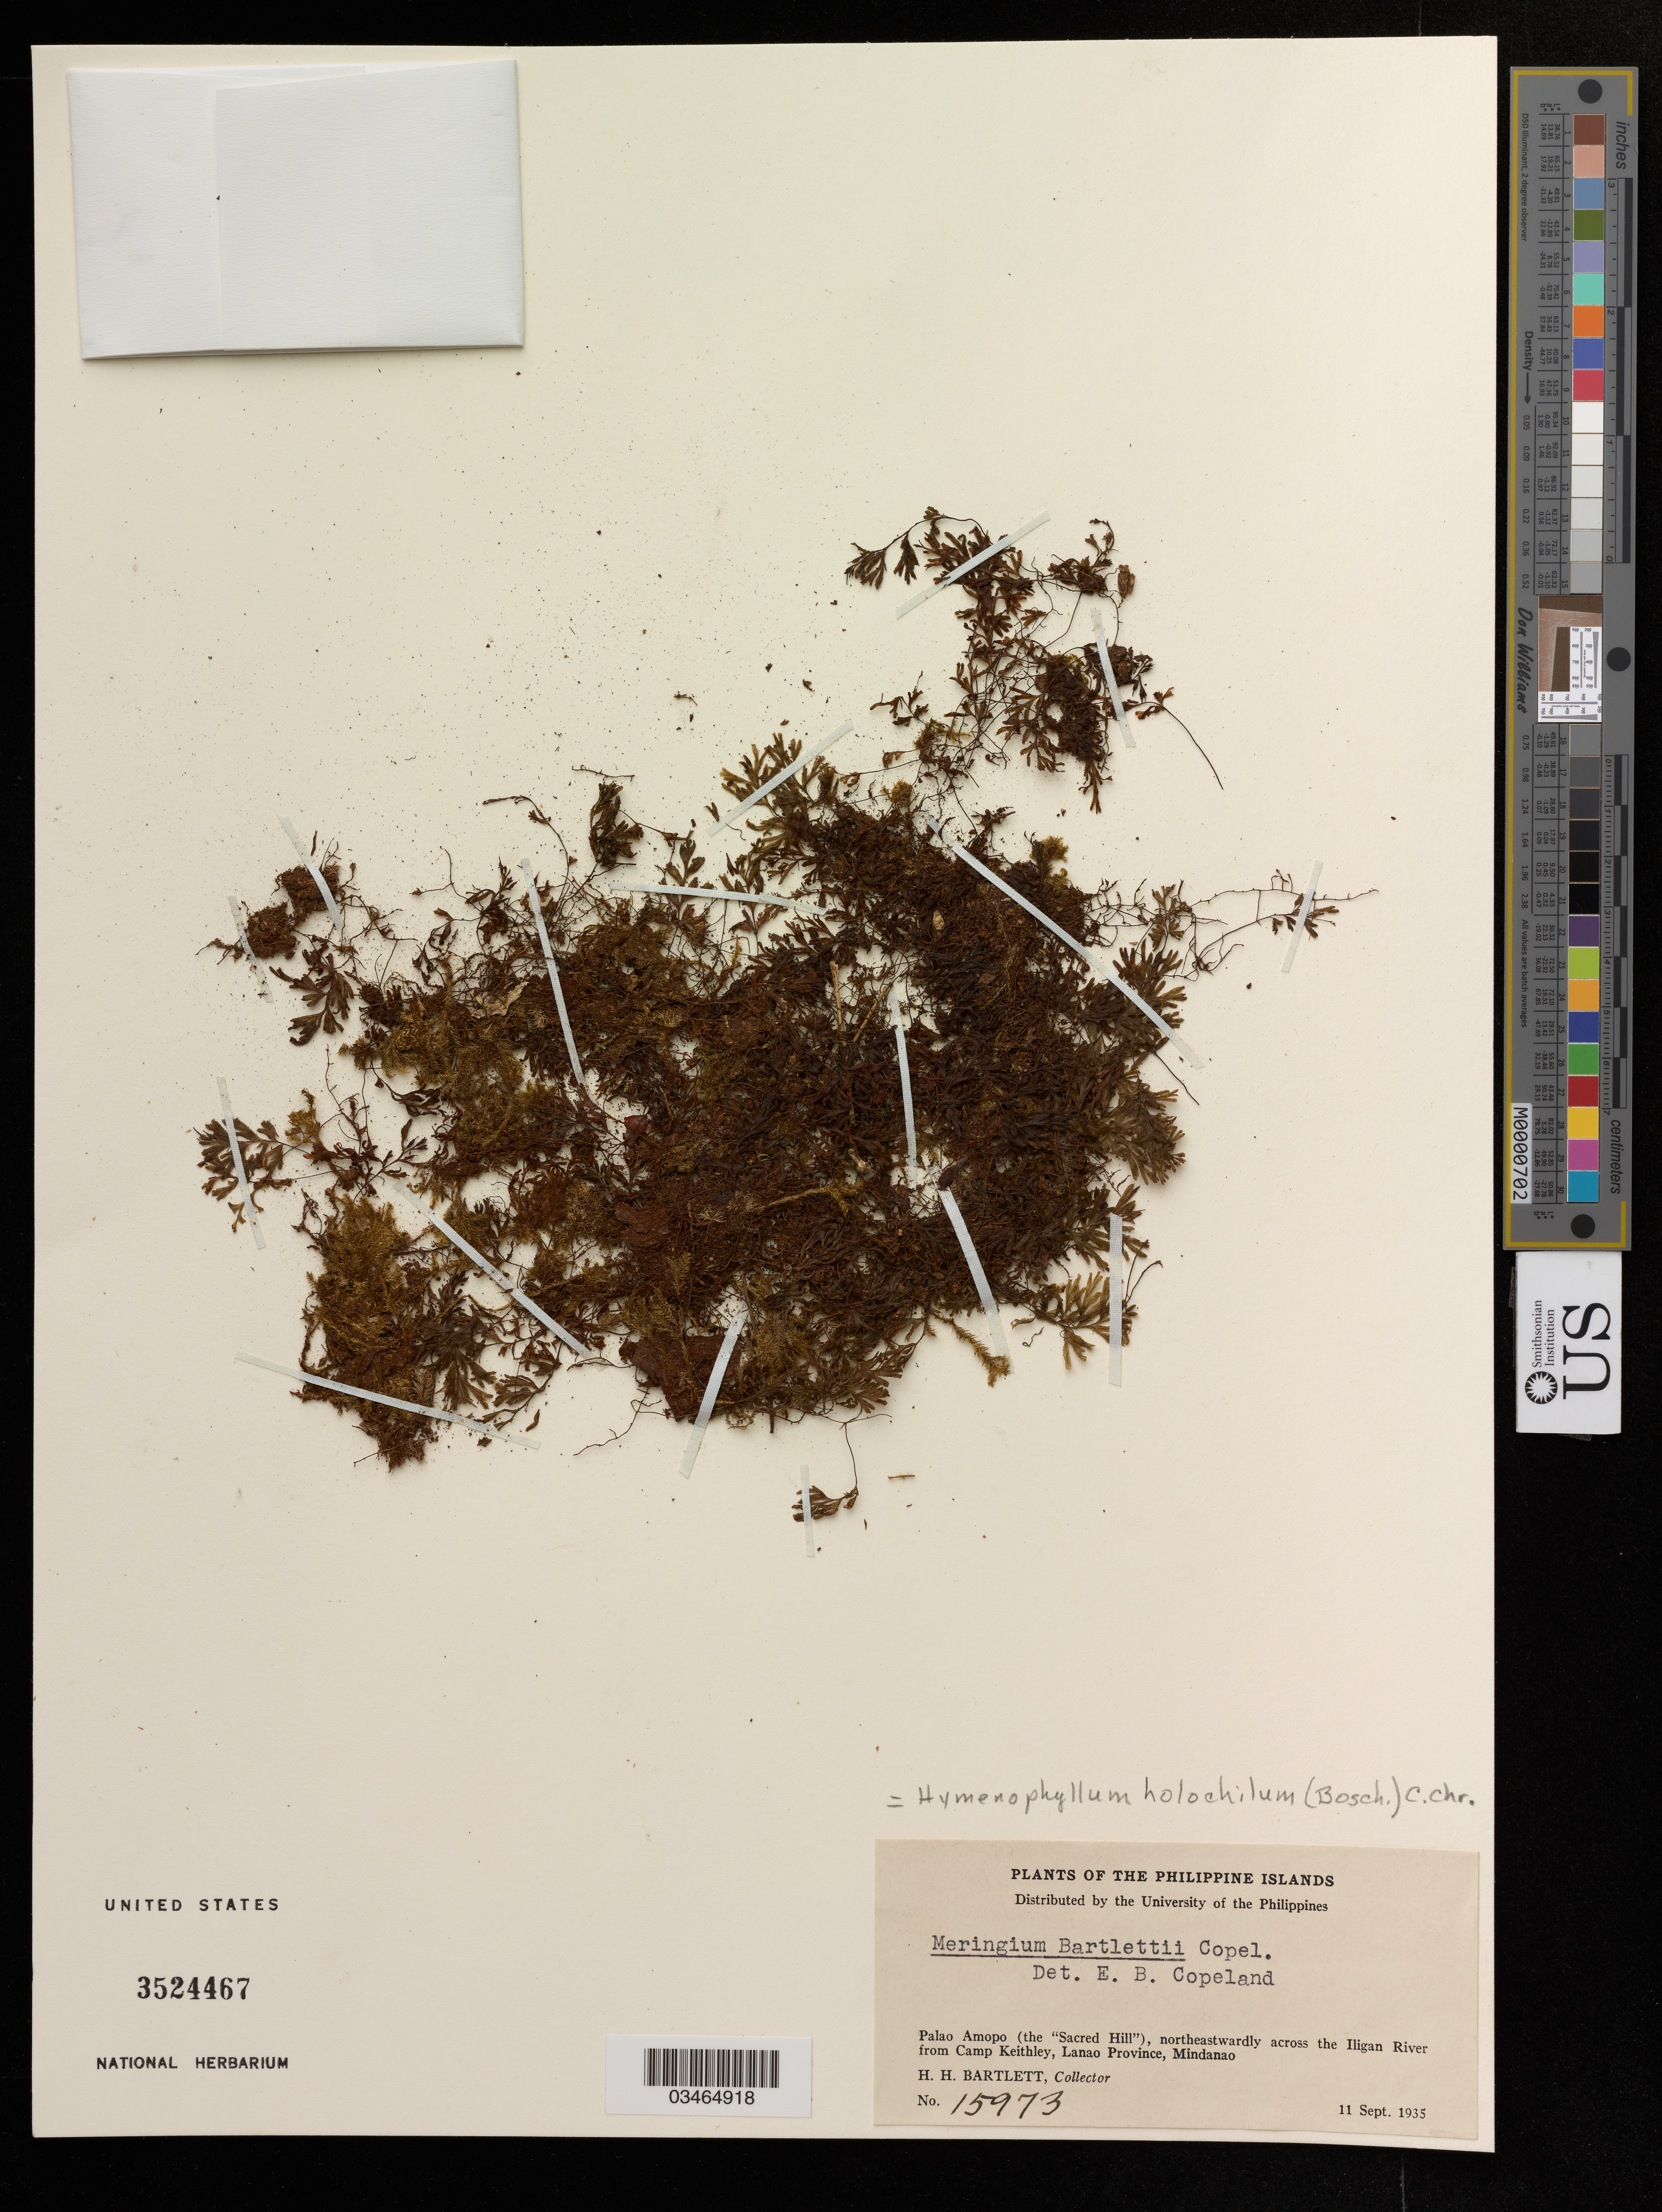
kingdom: Plantae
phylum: Tracheophyta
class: Polypodiopsida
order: Hymenophyllales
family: Hymenophyllaceae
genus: Hymenophyllum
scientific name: Hymenophyllum holochilum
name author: (Bosch) C. Chr.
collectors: H. Bartlett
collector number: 15973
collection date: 1935-09-11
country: Philippines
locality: Palao Amopo (the "Sacred Hill"), northeastwardly across the Iligan River from Camp Keithley, Lanao Province, Mindanao.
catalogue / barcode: US 3524467